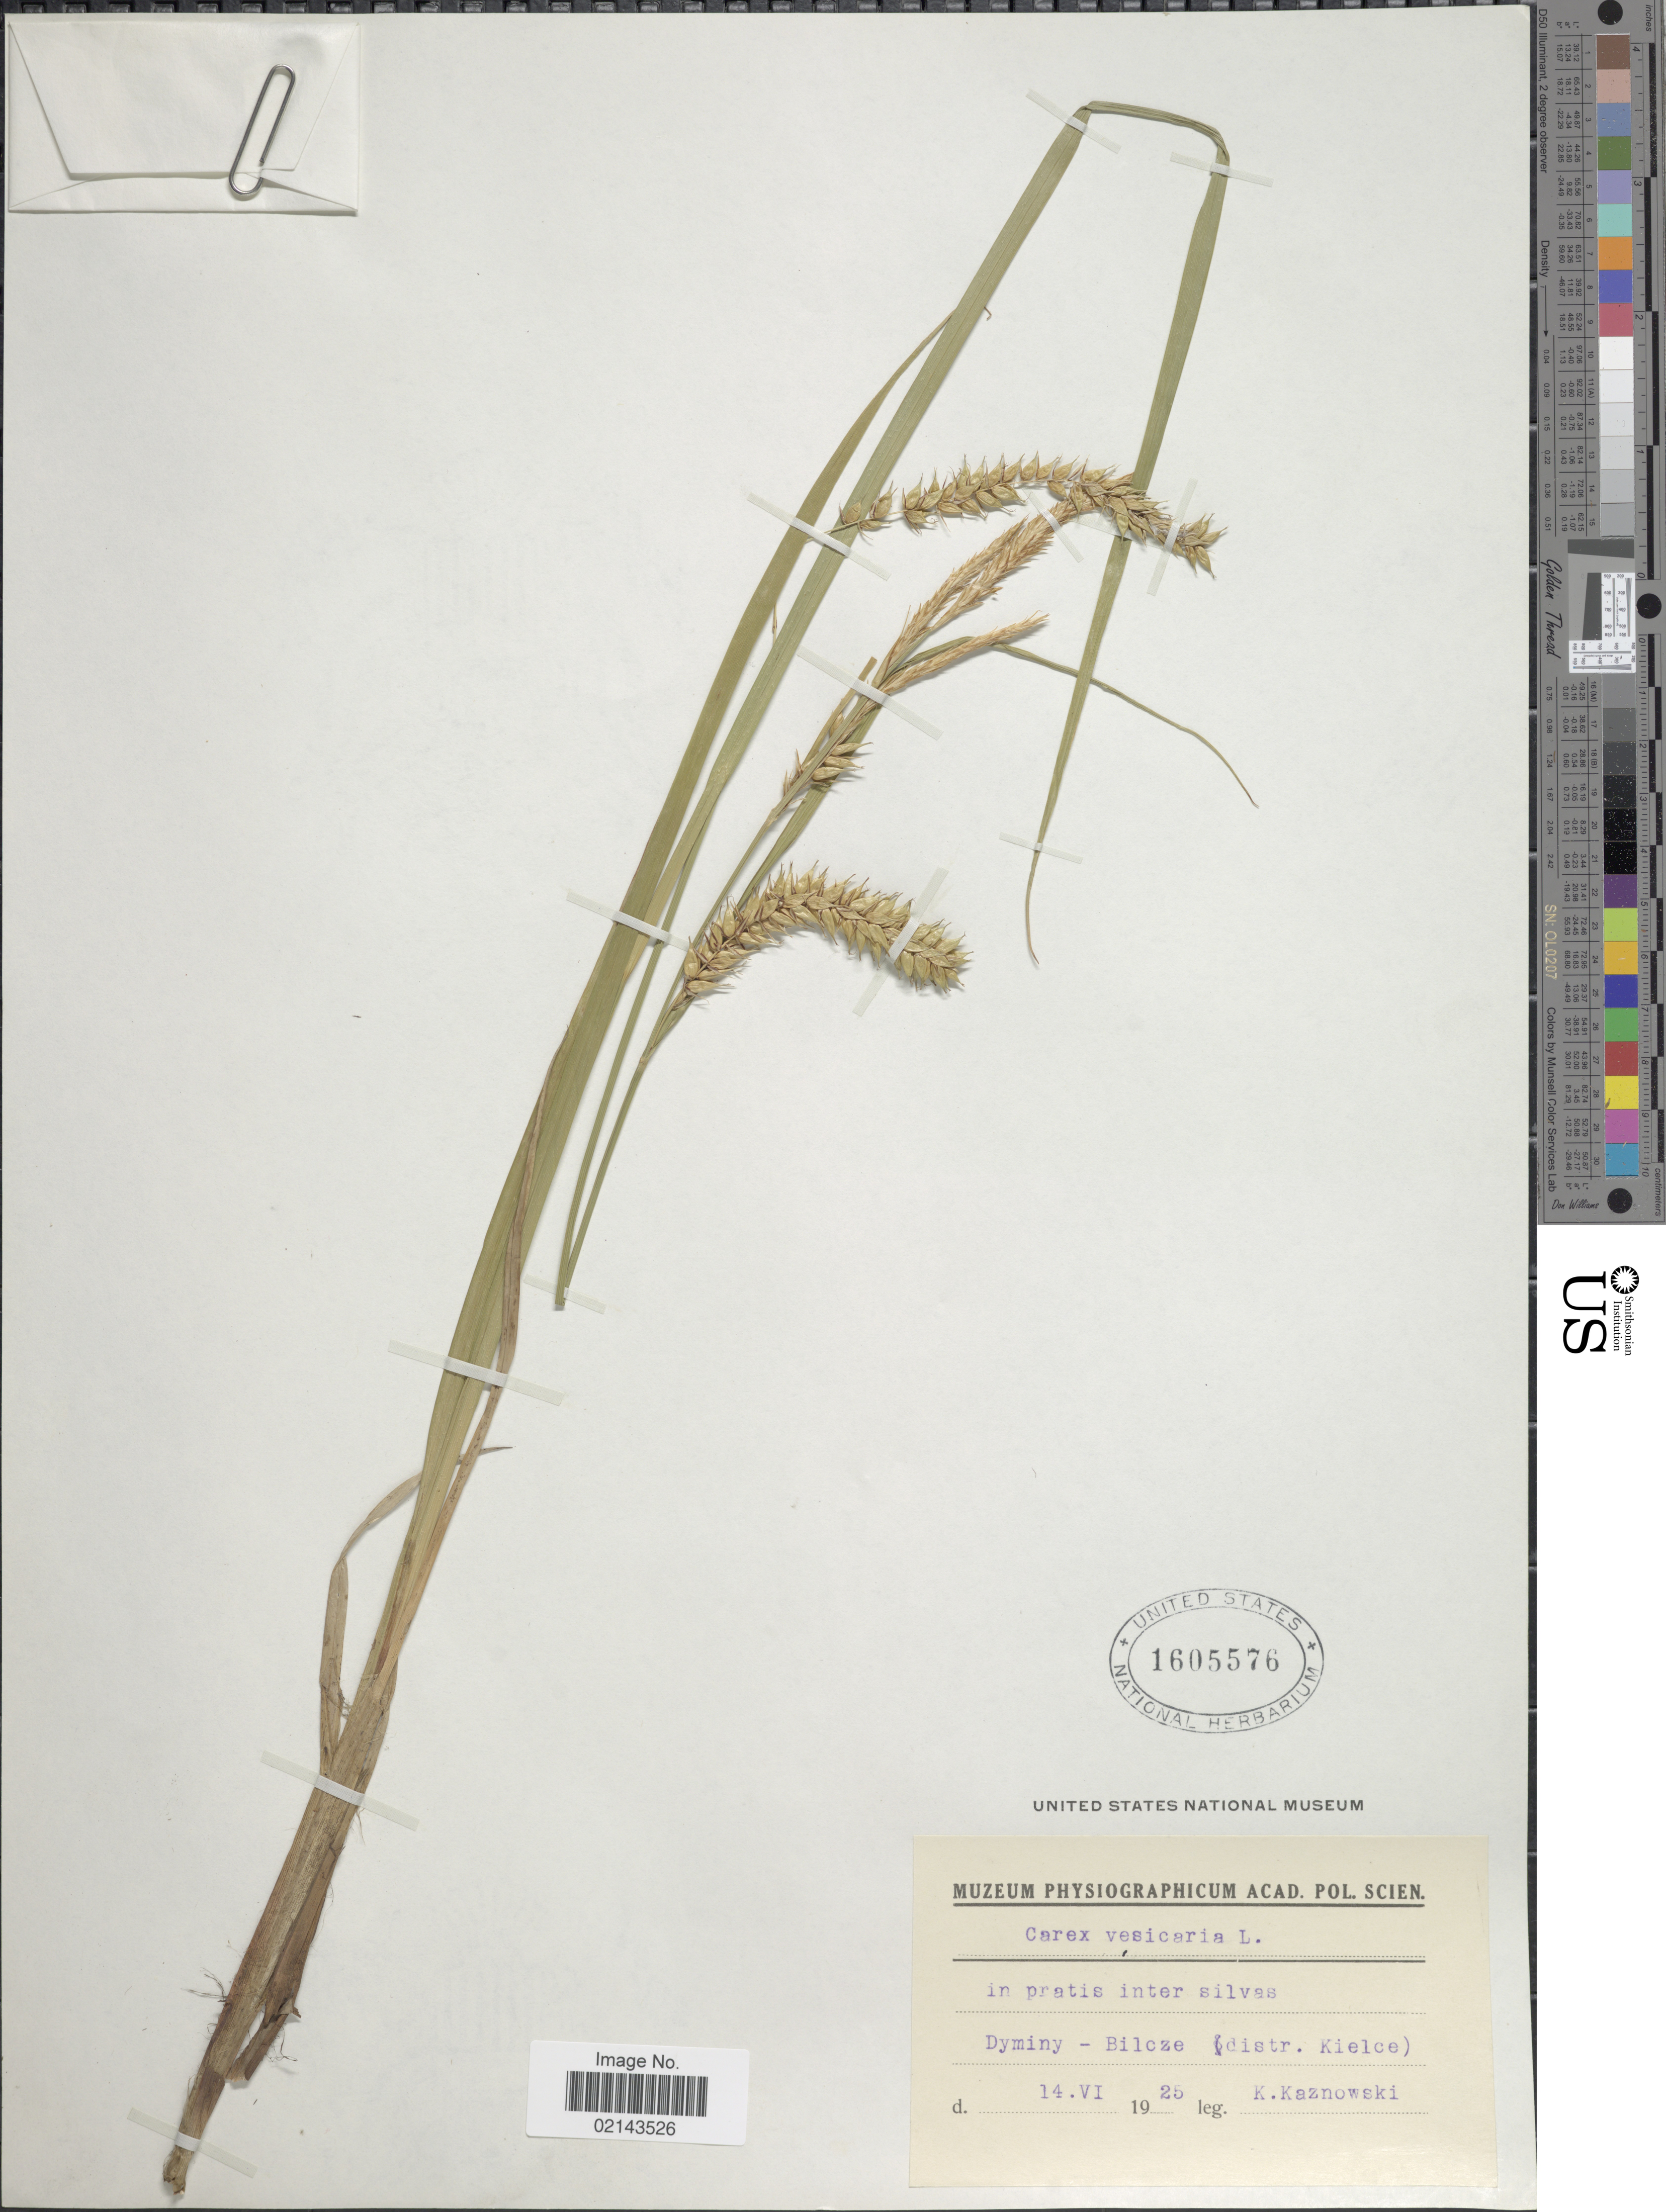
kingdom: Plantae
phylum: Tracheophyta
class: Liliopsida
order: Poales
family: Cyperaceae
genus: Carex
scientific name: Carex vesicaria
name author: L.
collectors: K. Kaznowski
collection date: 1925-06-14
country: Poland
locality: Dyminy - Bilcze (distr. Kielce)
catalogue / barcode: US 1605576